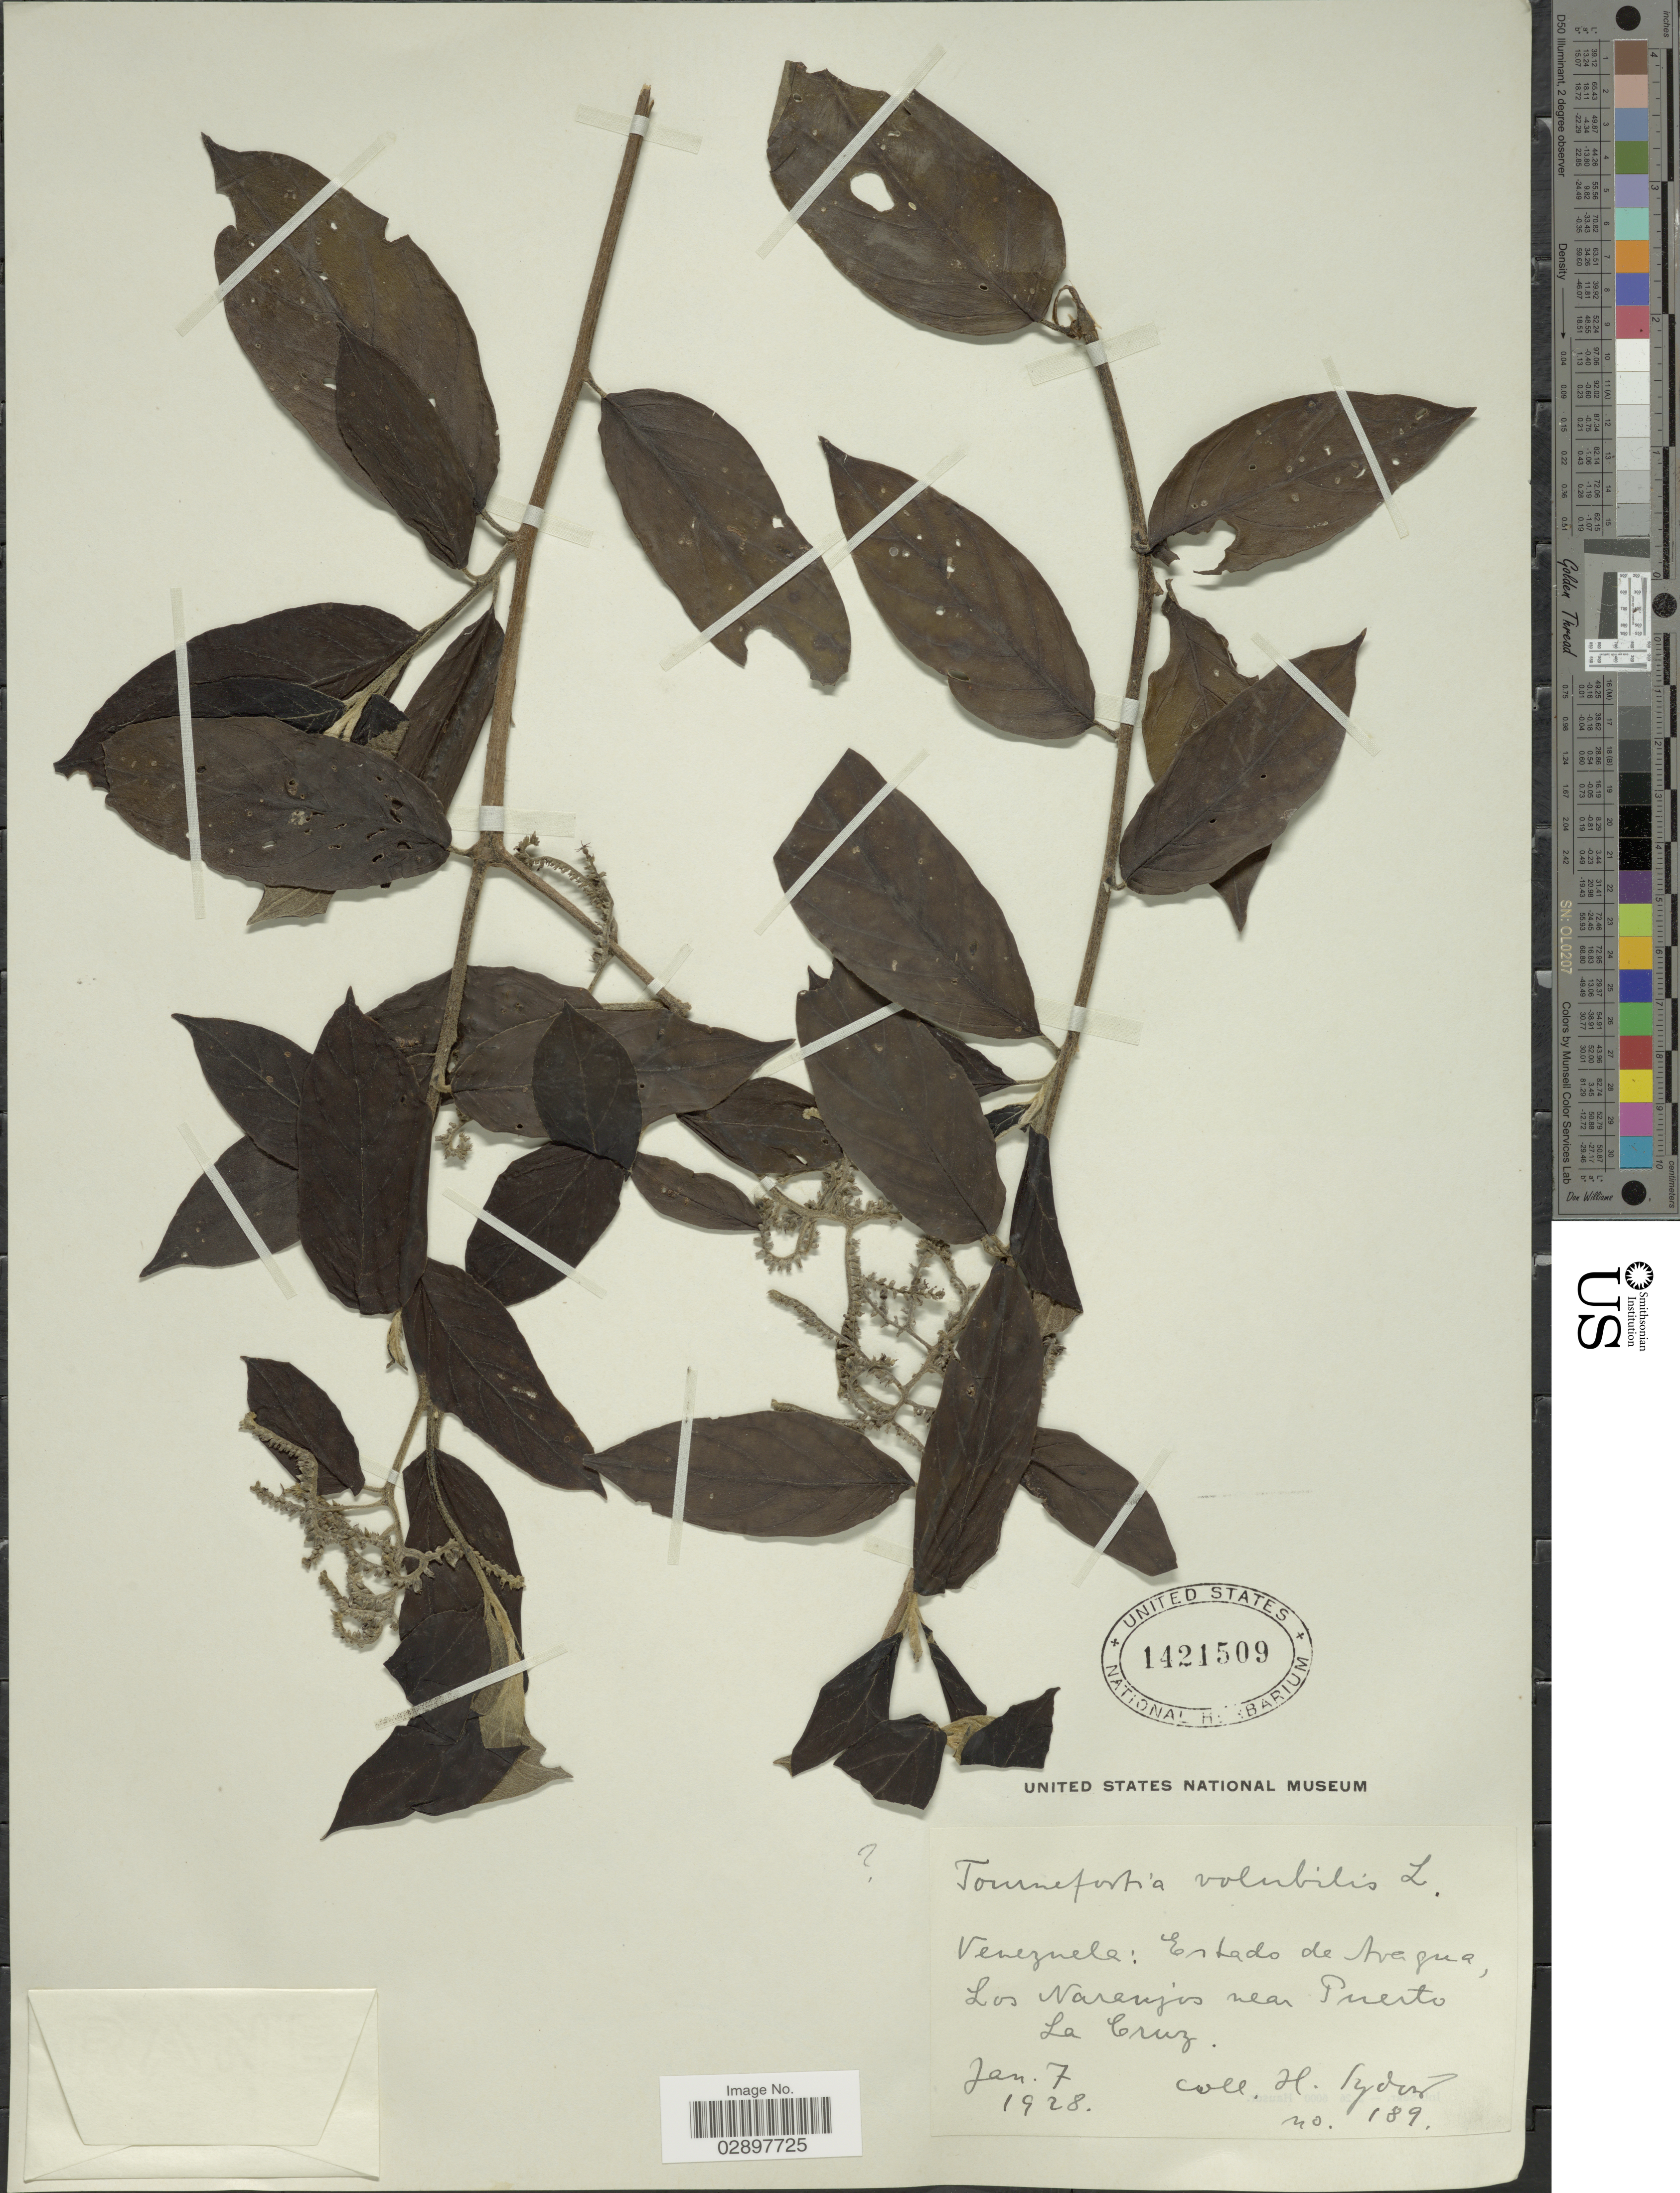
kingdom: Plantae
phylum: Tracheophyta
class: Magnoliopsida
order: Boraginales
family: Heliotropiaceae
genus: Tournefortia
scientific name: Tournefortia sp.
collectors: H. Lydon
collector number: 189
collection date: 1928-01-07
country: Venezuela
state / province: Aragua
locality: Los Naranjos near Puerto La Cruz.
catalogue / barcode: US 1421509